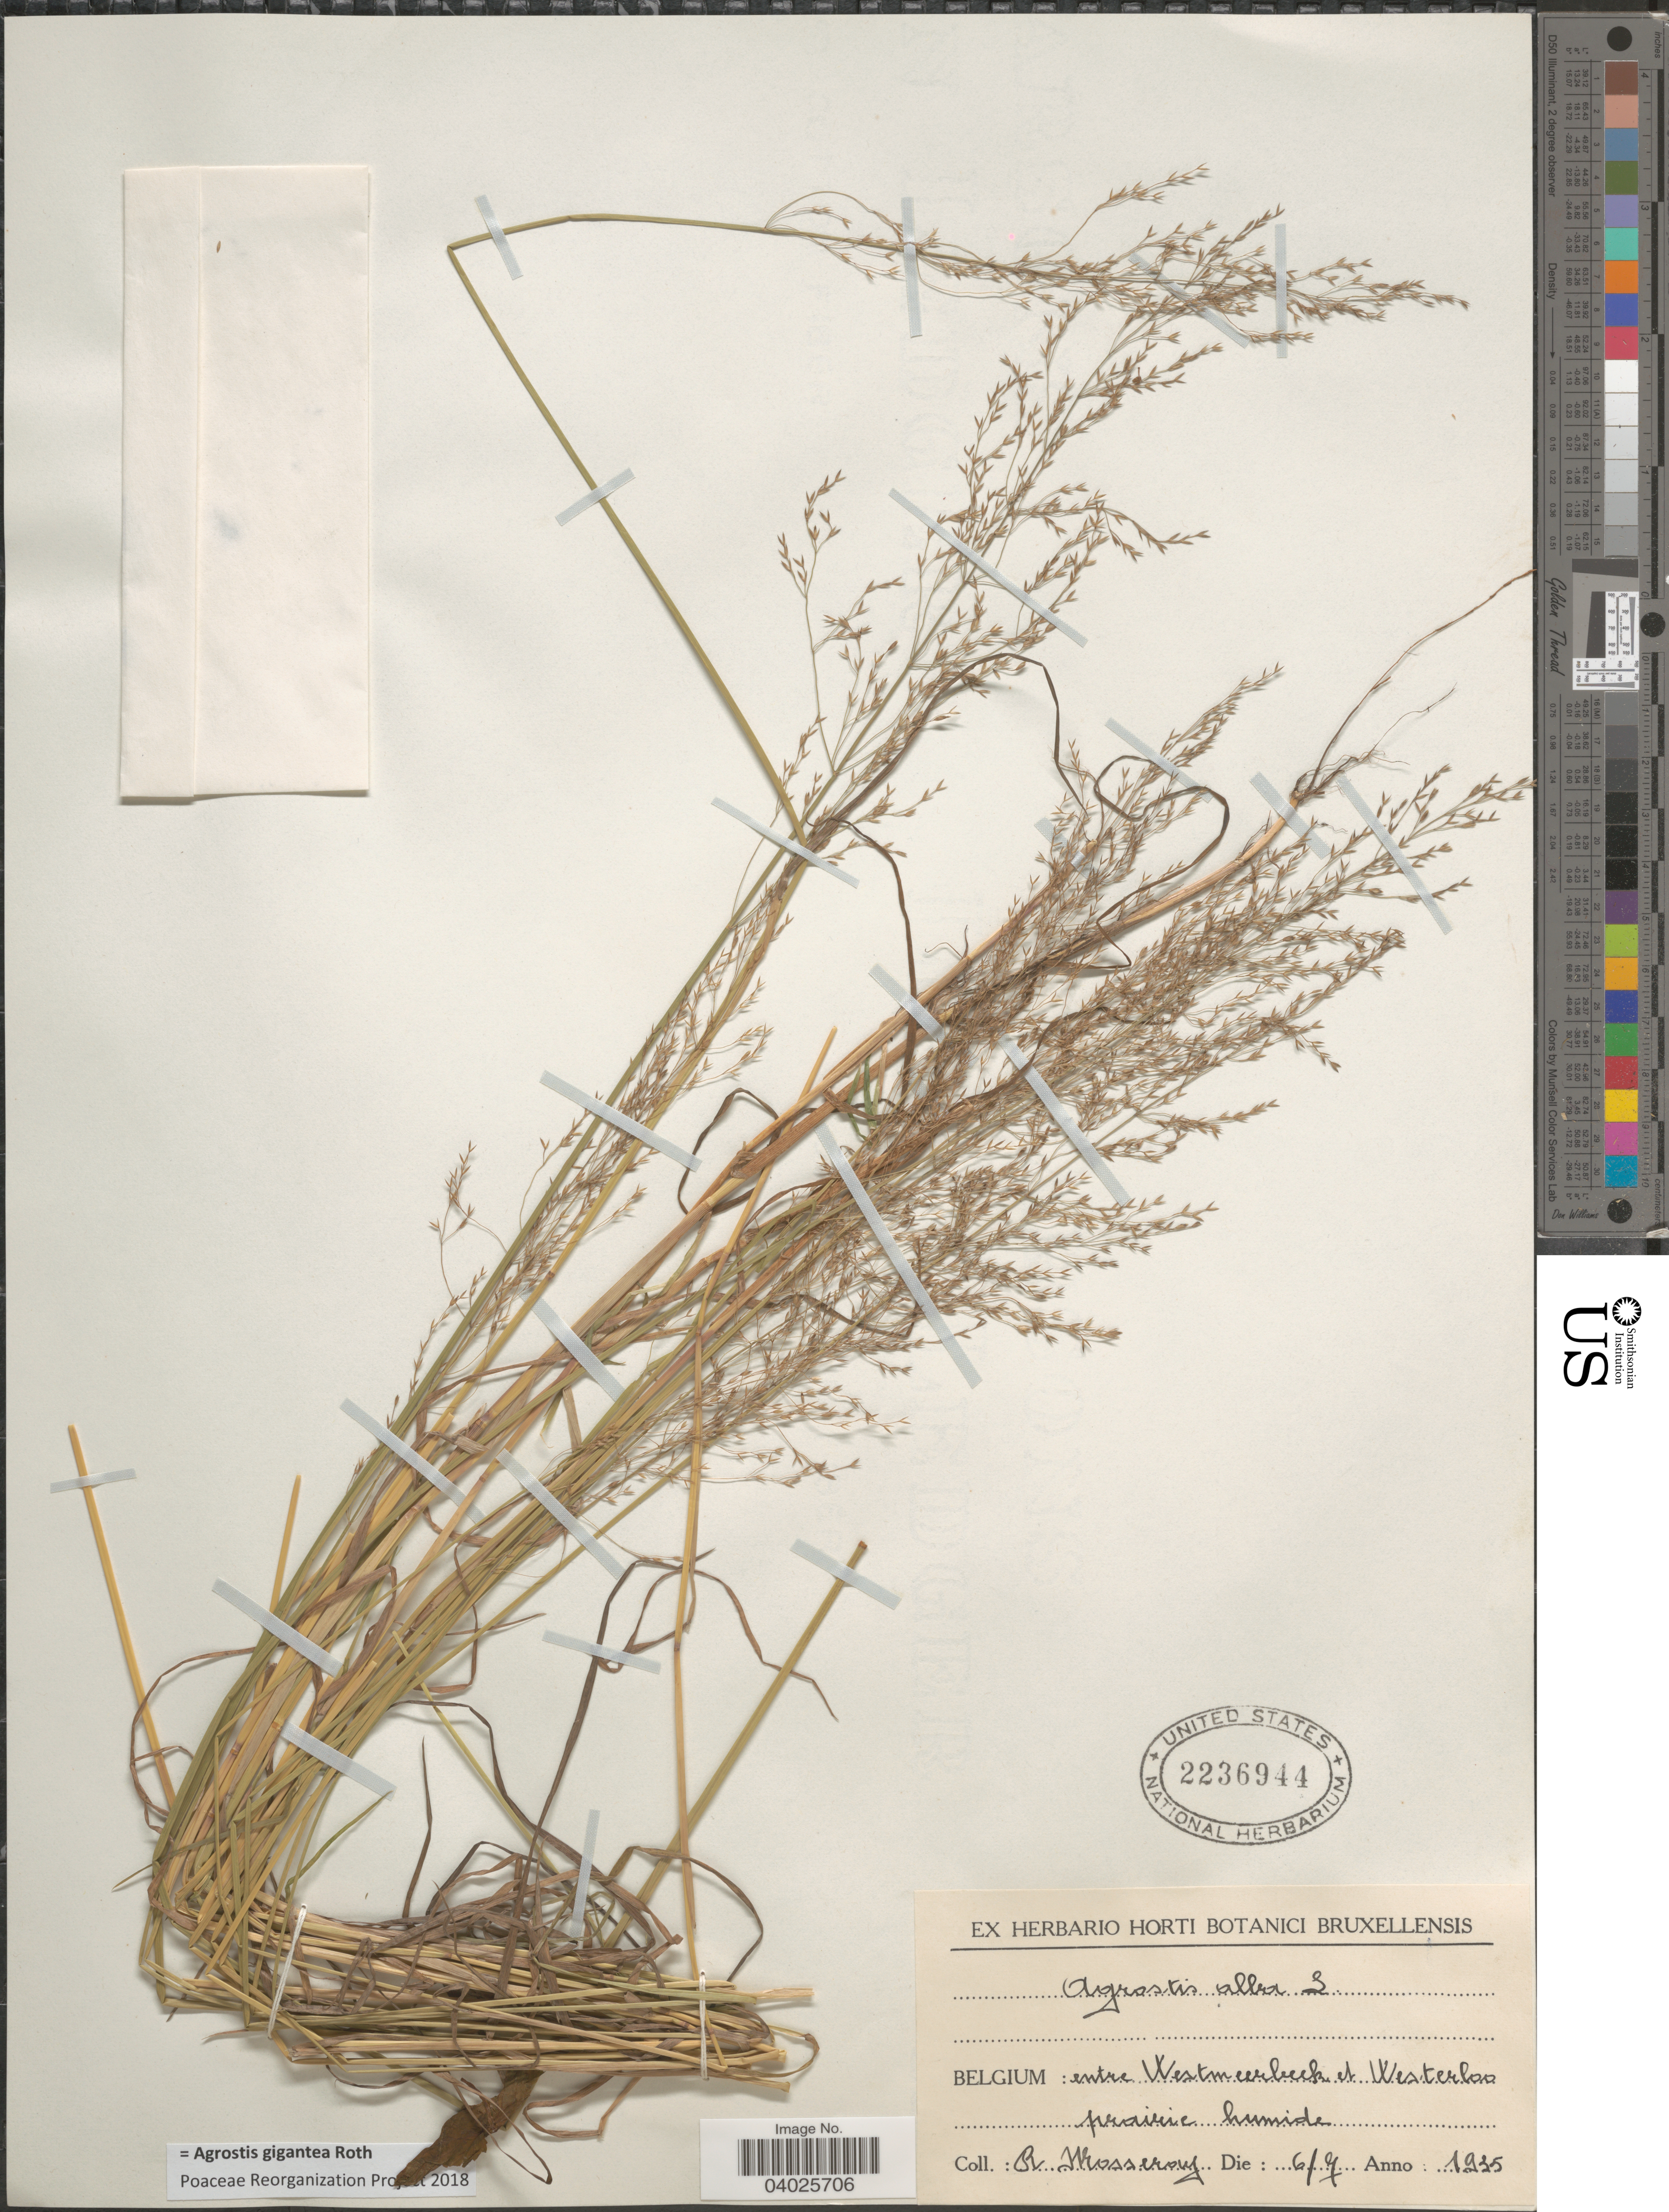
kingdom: Plantae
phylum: Tracheophyta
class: Liliopsida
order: Poales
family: Poaceae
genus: Agrostis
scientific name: Agrostis gigantea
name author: Roth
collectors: R. Mosseray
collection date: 1935-07-06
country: Belgium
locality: Enter Westmeerbeek et Westerloo prairie humide.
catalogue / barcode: US 2236944